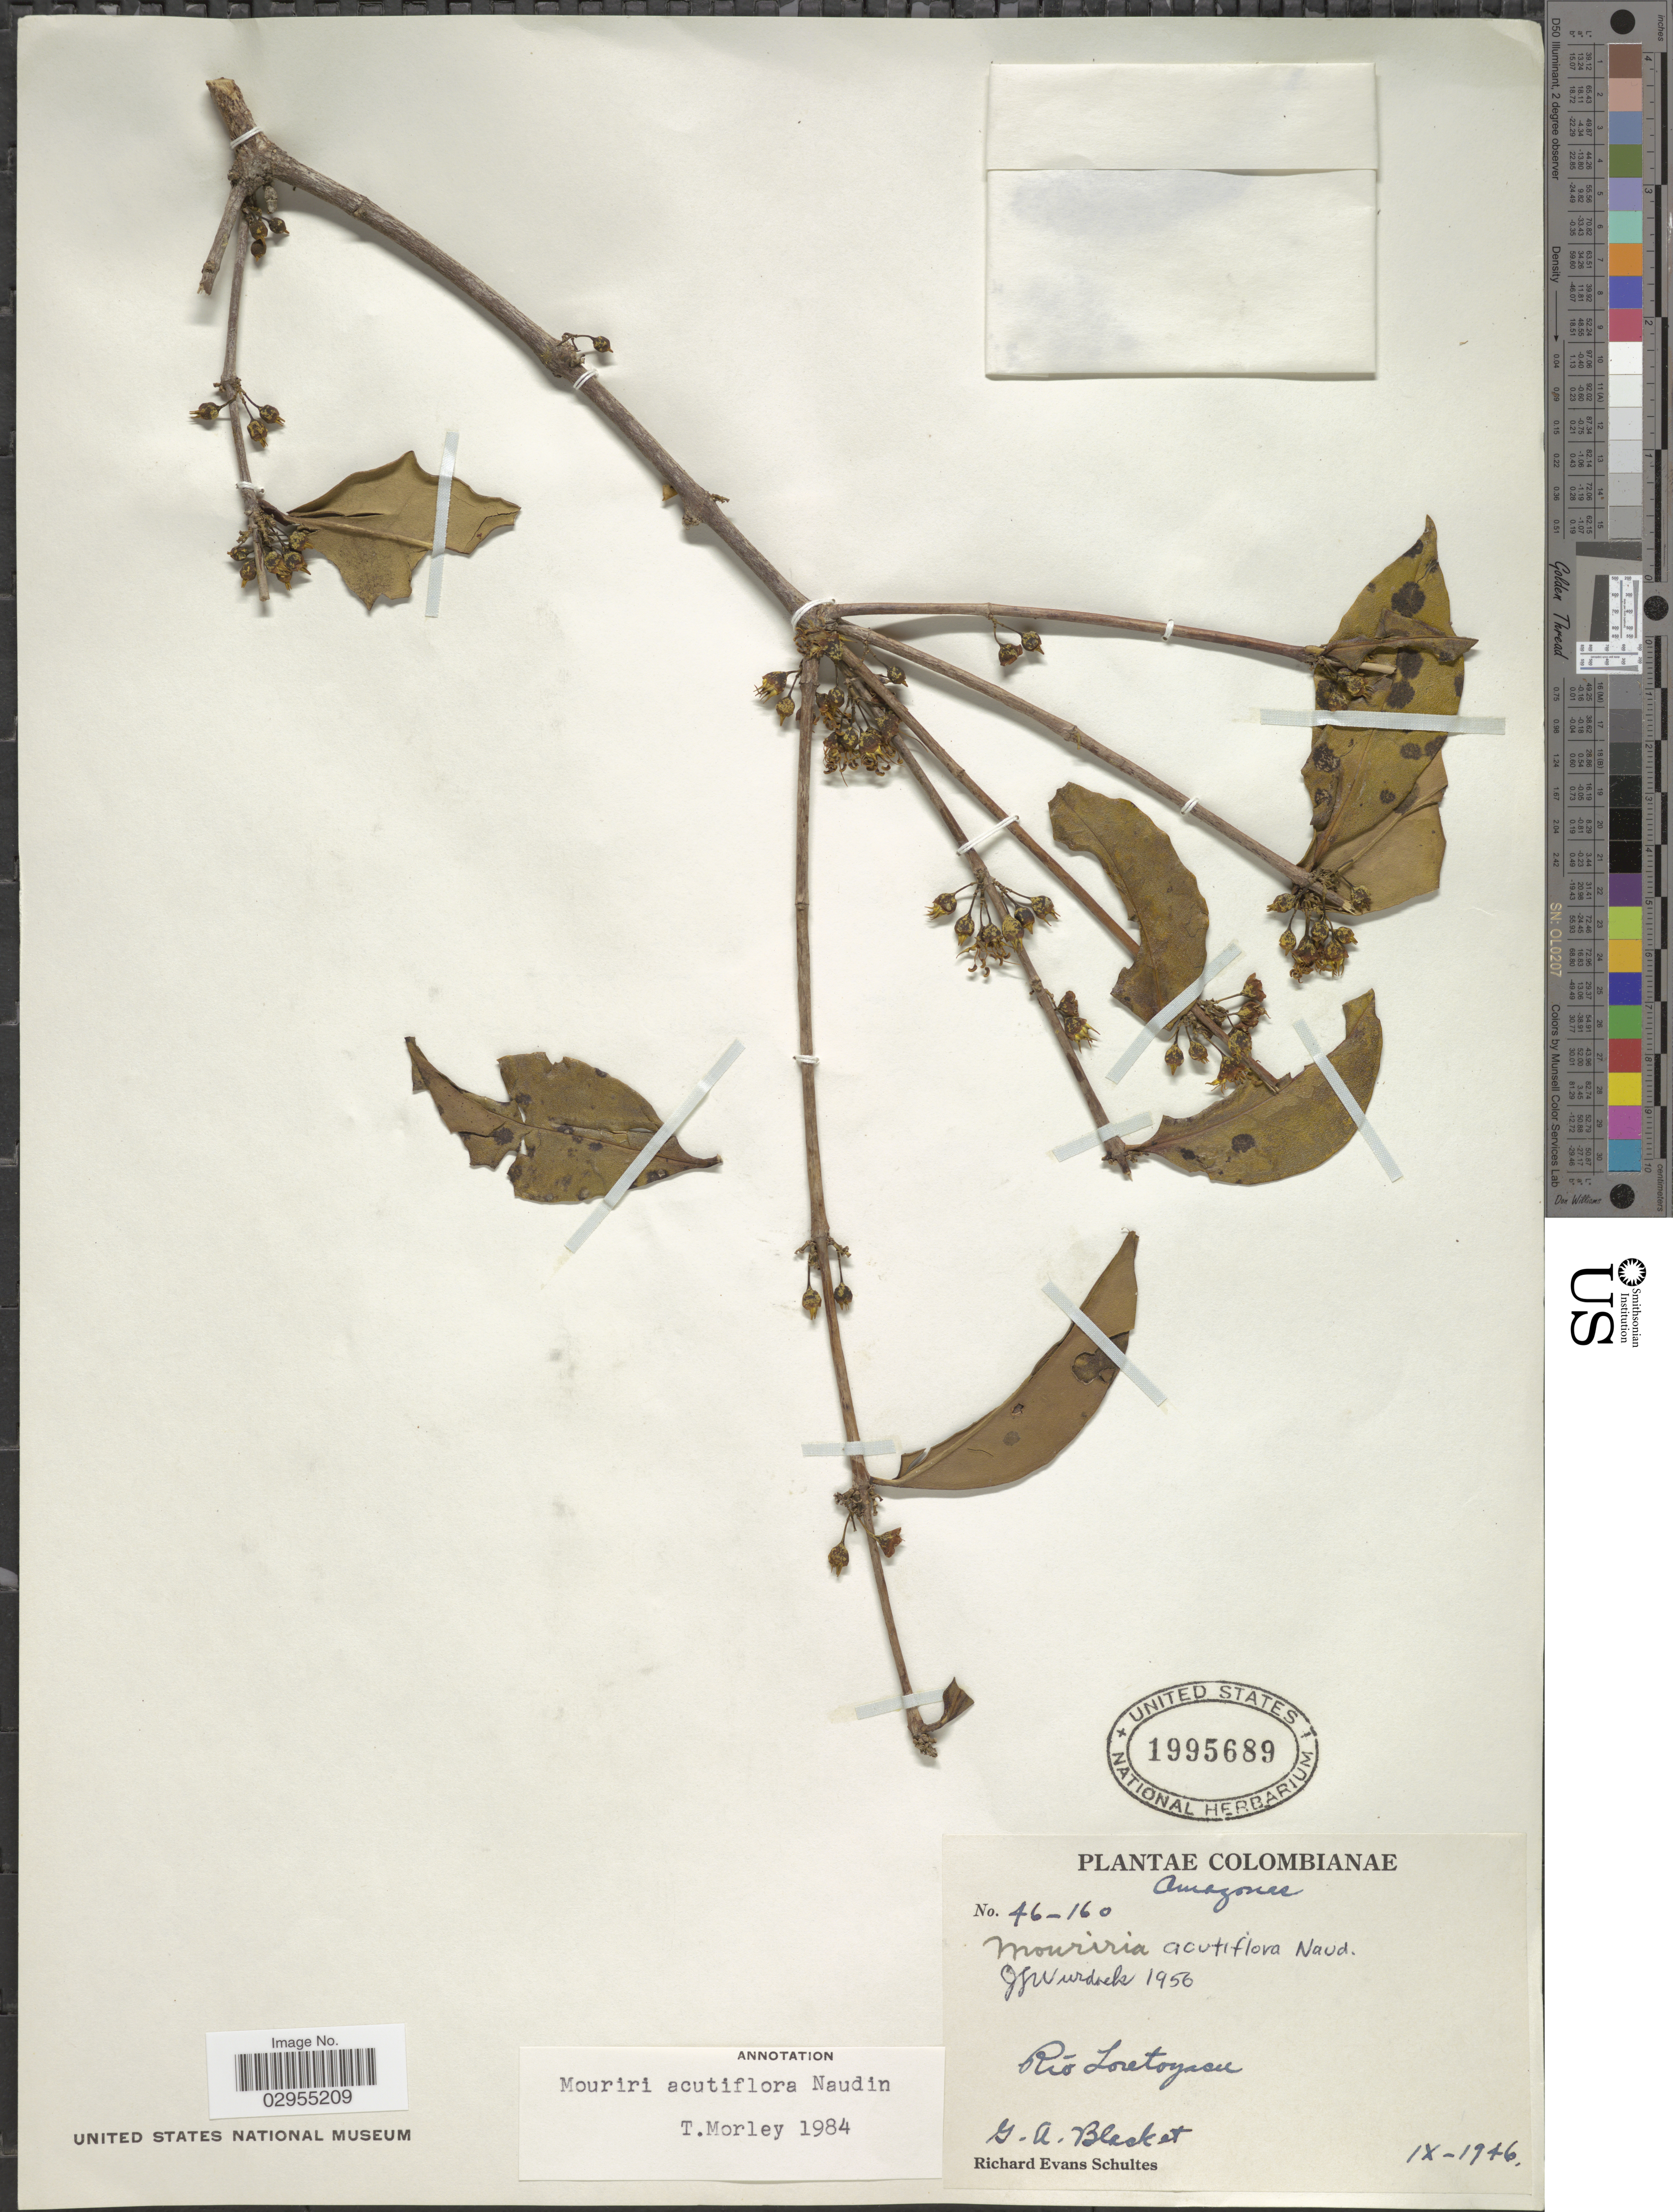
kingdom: Plantae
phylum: Tracheophyta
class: Magnoliopsida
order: Myrtales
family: Melastomataceae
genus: Mouriri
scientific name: Mouriri acutiflora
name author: Naudin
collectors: R. E. Schultes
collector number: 46-160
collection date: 1946-09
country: Colombia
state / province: Amazônas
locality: Rio Loretoyacu.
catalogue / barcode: US 1995689